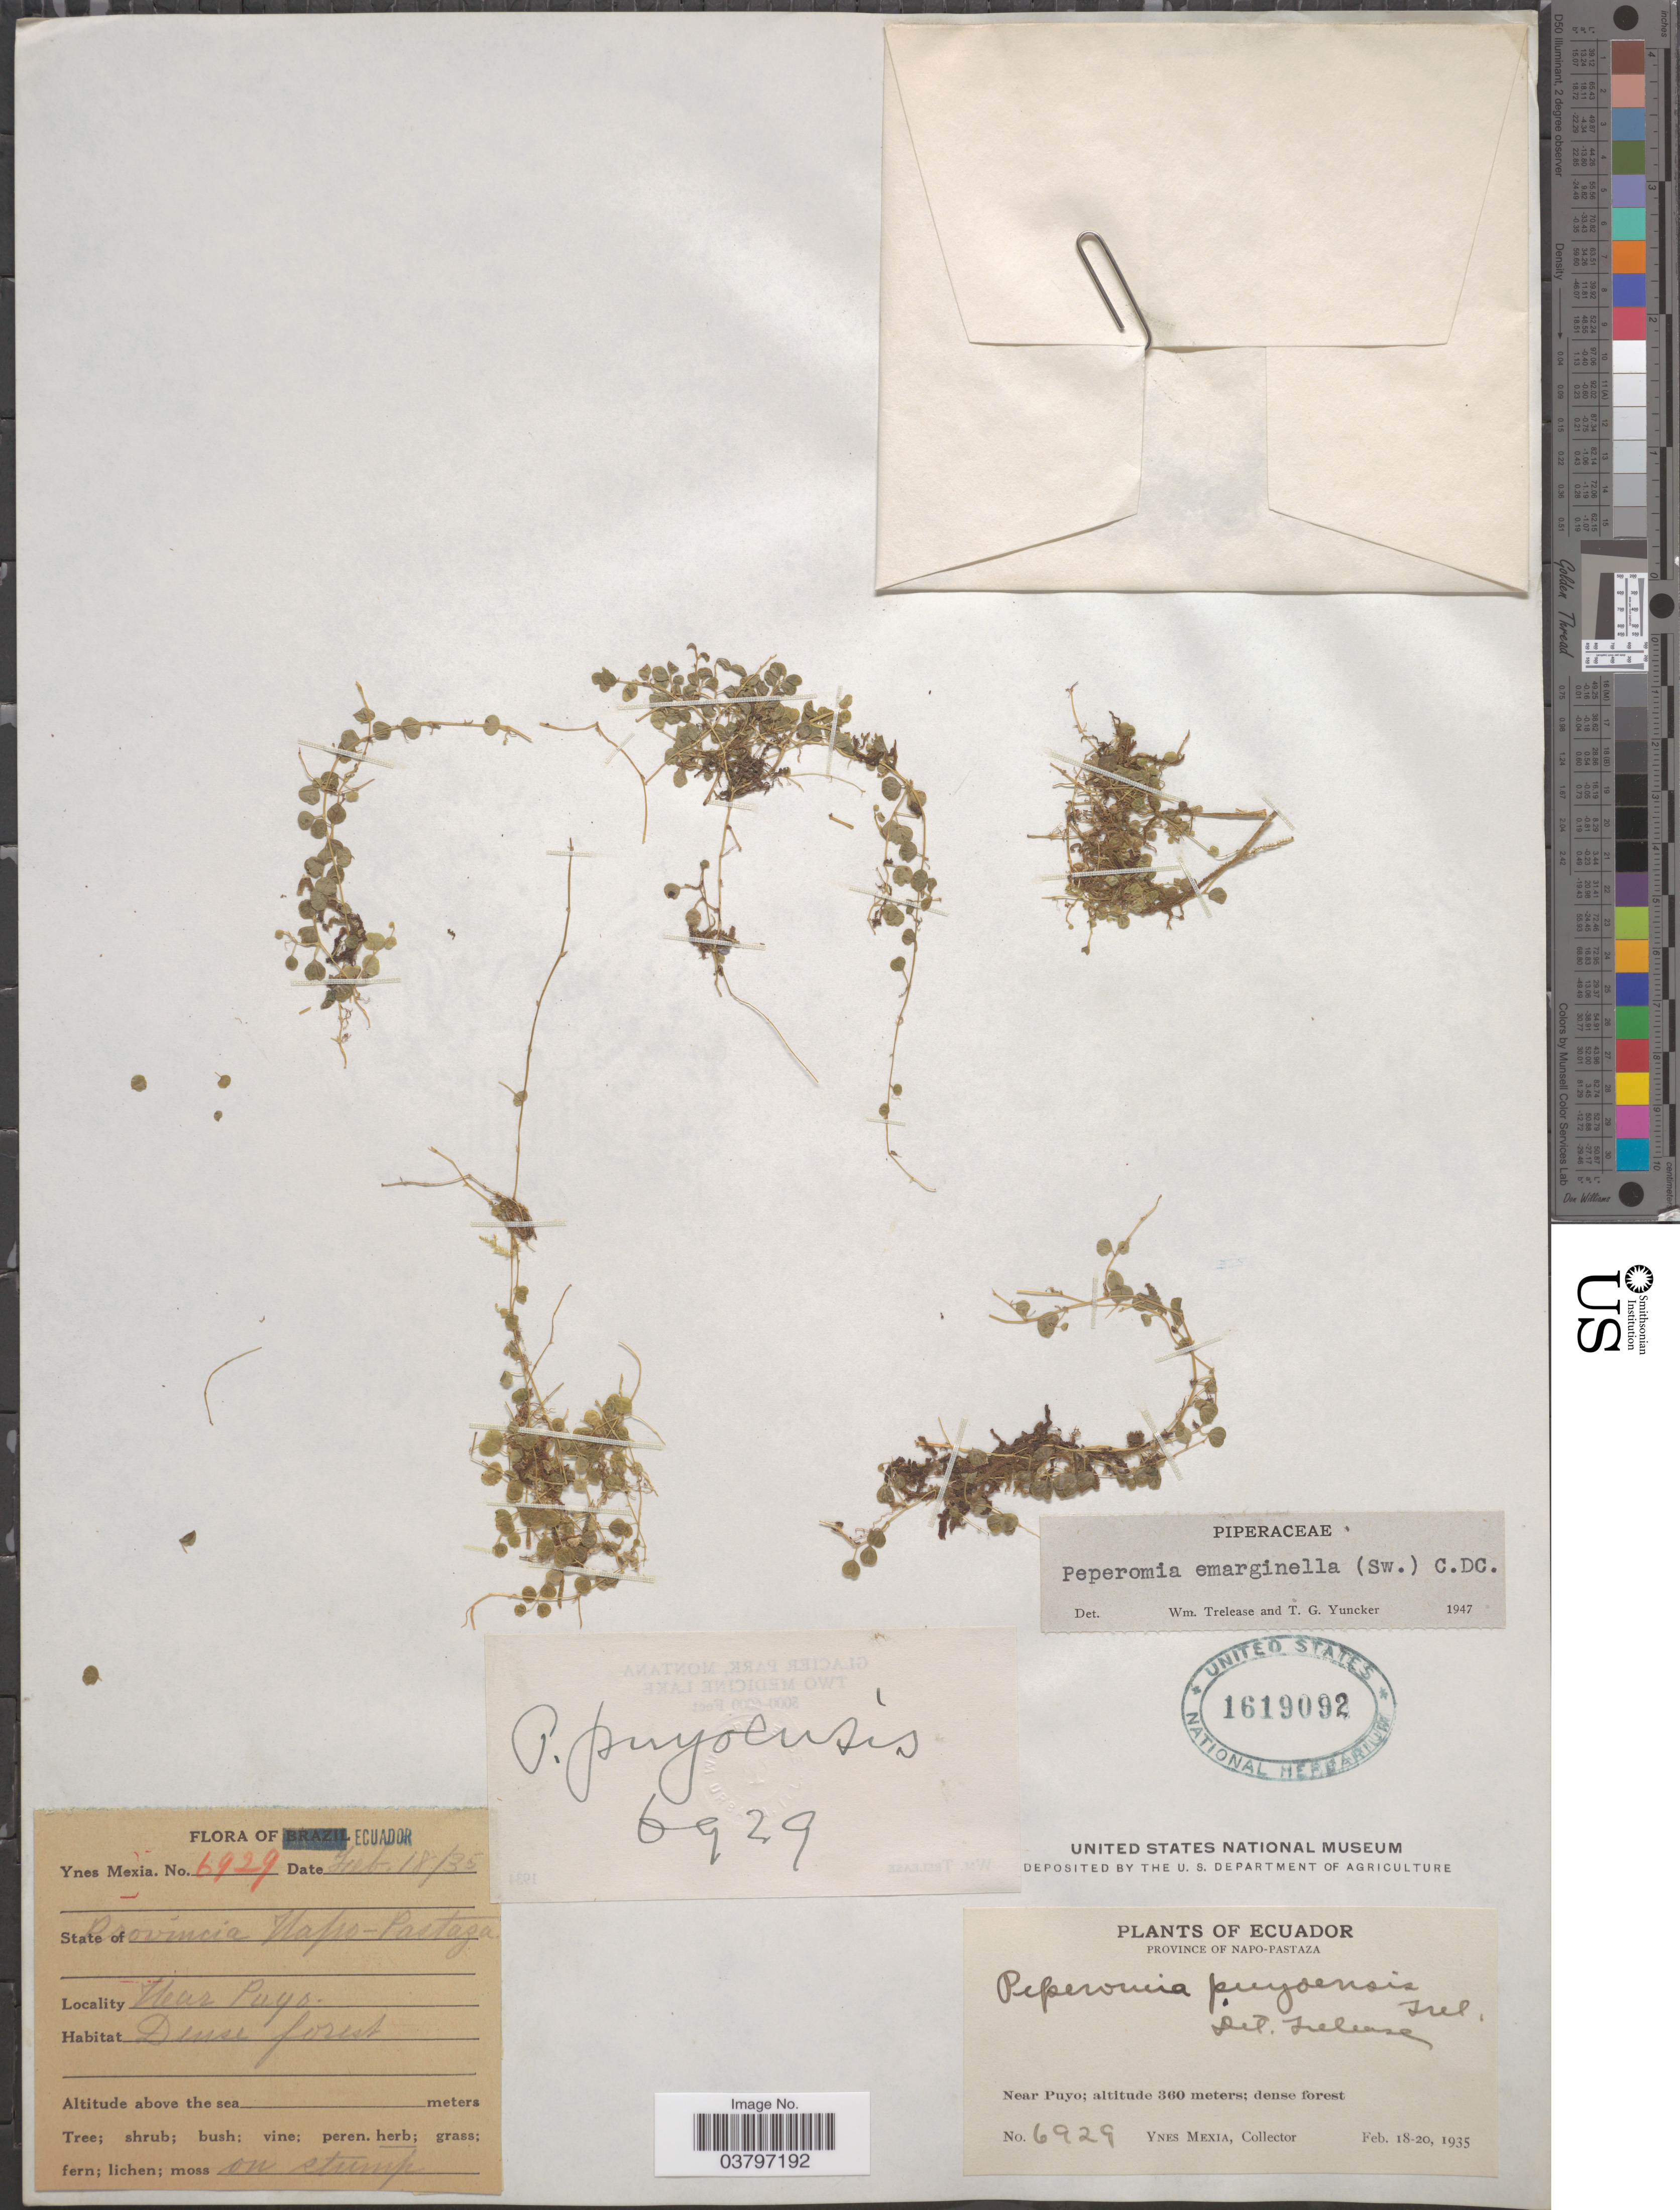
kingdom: Plantae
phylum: Tracheophyta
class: Magnoliopsida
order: Piperales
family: Piperaceae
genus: Peperomia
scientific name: Peperomia emarginella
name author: (Sw. ex Wikstr.) C. DC.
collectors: Y. Mexia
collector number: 6929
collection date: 1935-02-18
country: Ecuador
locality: Near Puyo. Province of Napo-Pastaza.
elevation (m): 360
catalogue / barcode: US 1619092